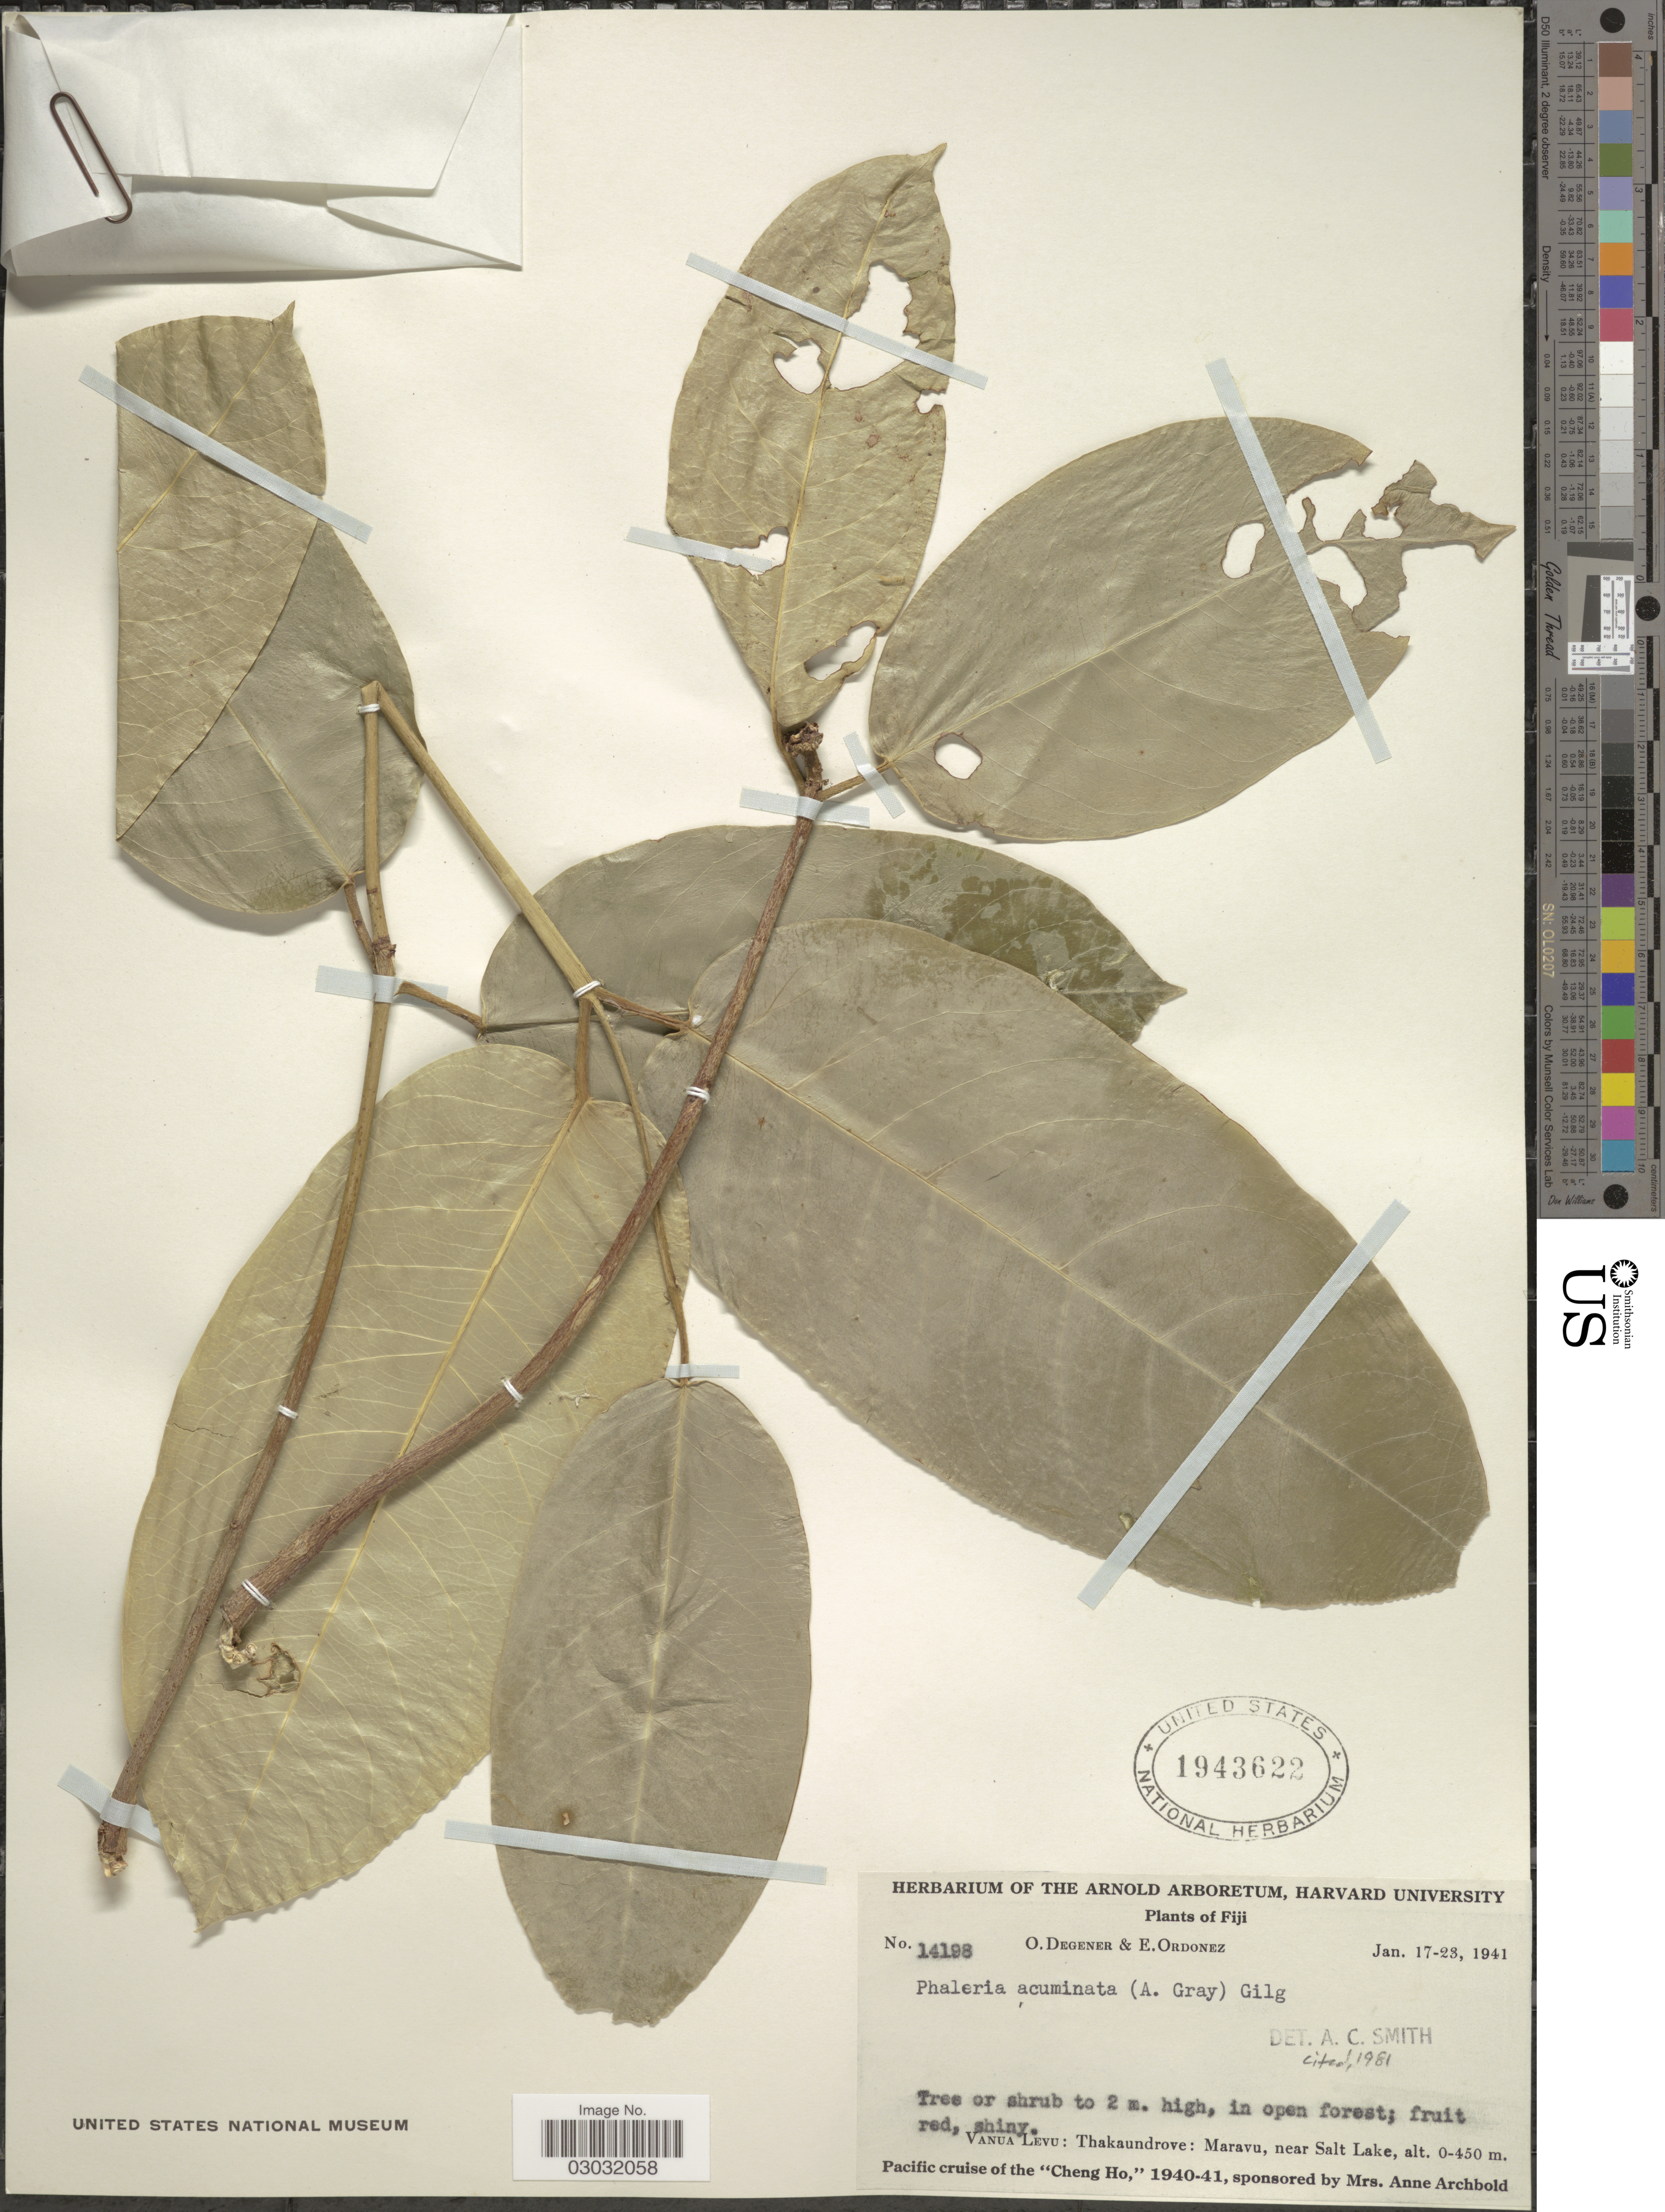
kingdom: Plantae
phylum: Tracheophyta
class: Magnoliopsida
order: Malvales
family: Thymelaeaceae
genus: Phaleria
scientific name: Phaleria acuminata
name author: (A. Gray) Gilg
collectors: O. Degener & E. Ordonez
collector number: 14198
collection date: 1941-01-17/1941-01-23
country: Fiji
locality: Vanua Levu: Thakaundrove, Maravu, near Salt Lake.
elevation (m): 0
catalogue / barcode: US 1943622